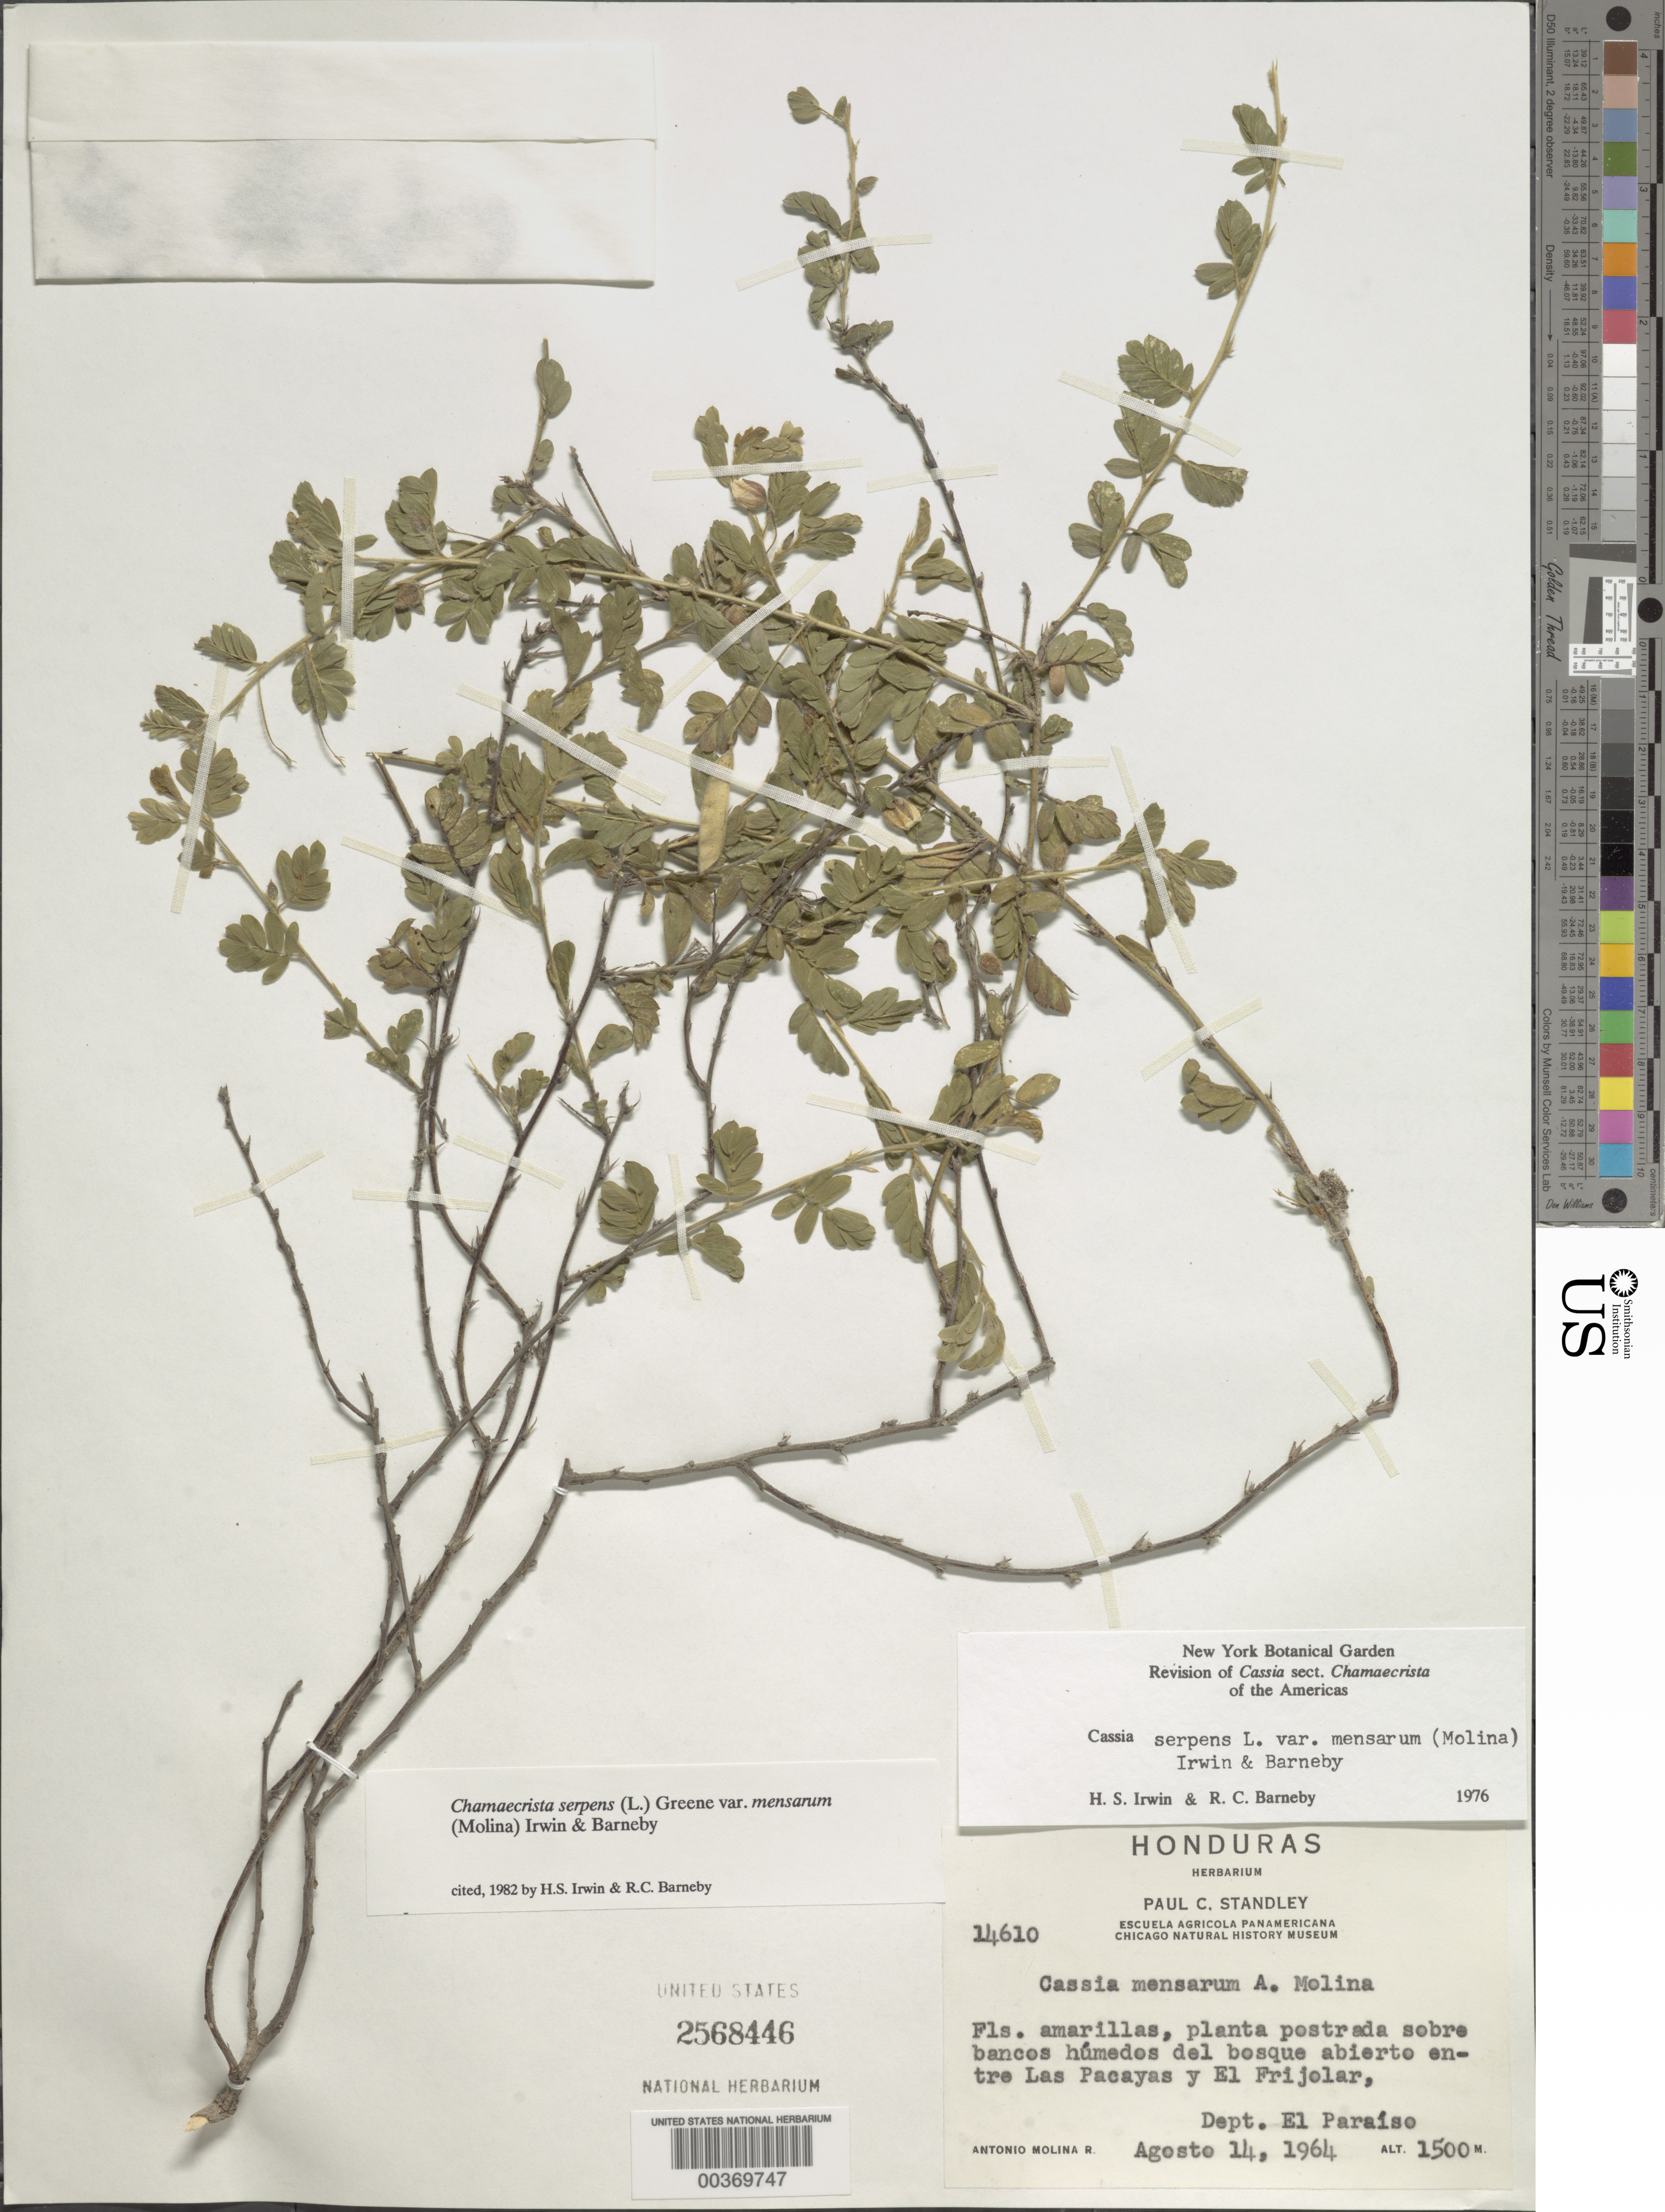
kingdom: Plantae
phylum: Tracheophyta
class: Magnoliopsida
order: Fabales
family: Fabaceae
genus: Chamaecrista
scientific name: Chamaecrista serpens var. mensarum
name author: (Ant. Molina) H.S. Irwin & Barneby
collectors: A. Molina R.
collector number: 14610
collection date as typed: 14 Aug 1964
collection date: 1964-08-14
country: Honduras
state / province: El Paraíso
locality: Entre Las Pacayas y El Frijolar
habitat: Bancos humedos del bosque abierto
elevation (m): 1500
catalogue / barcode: US 2568446